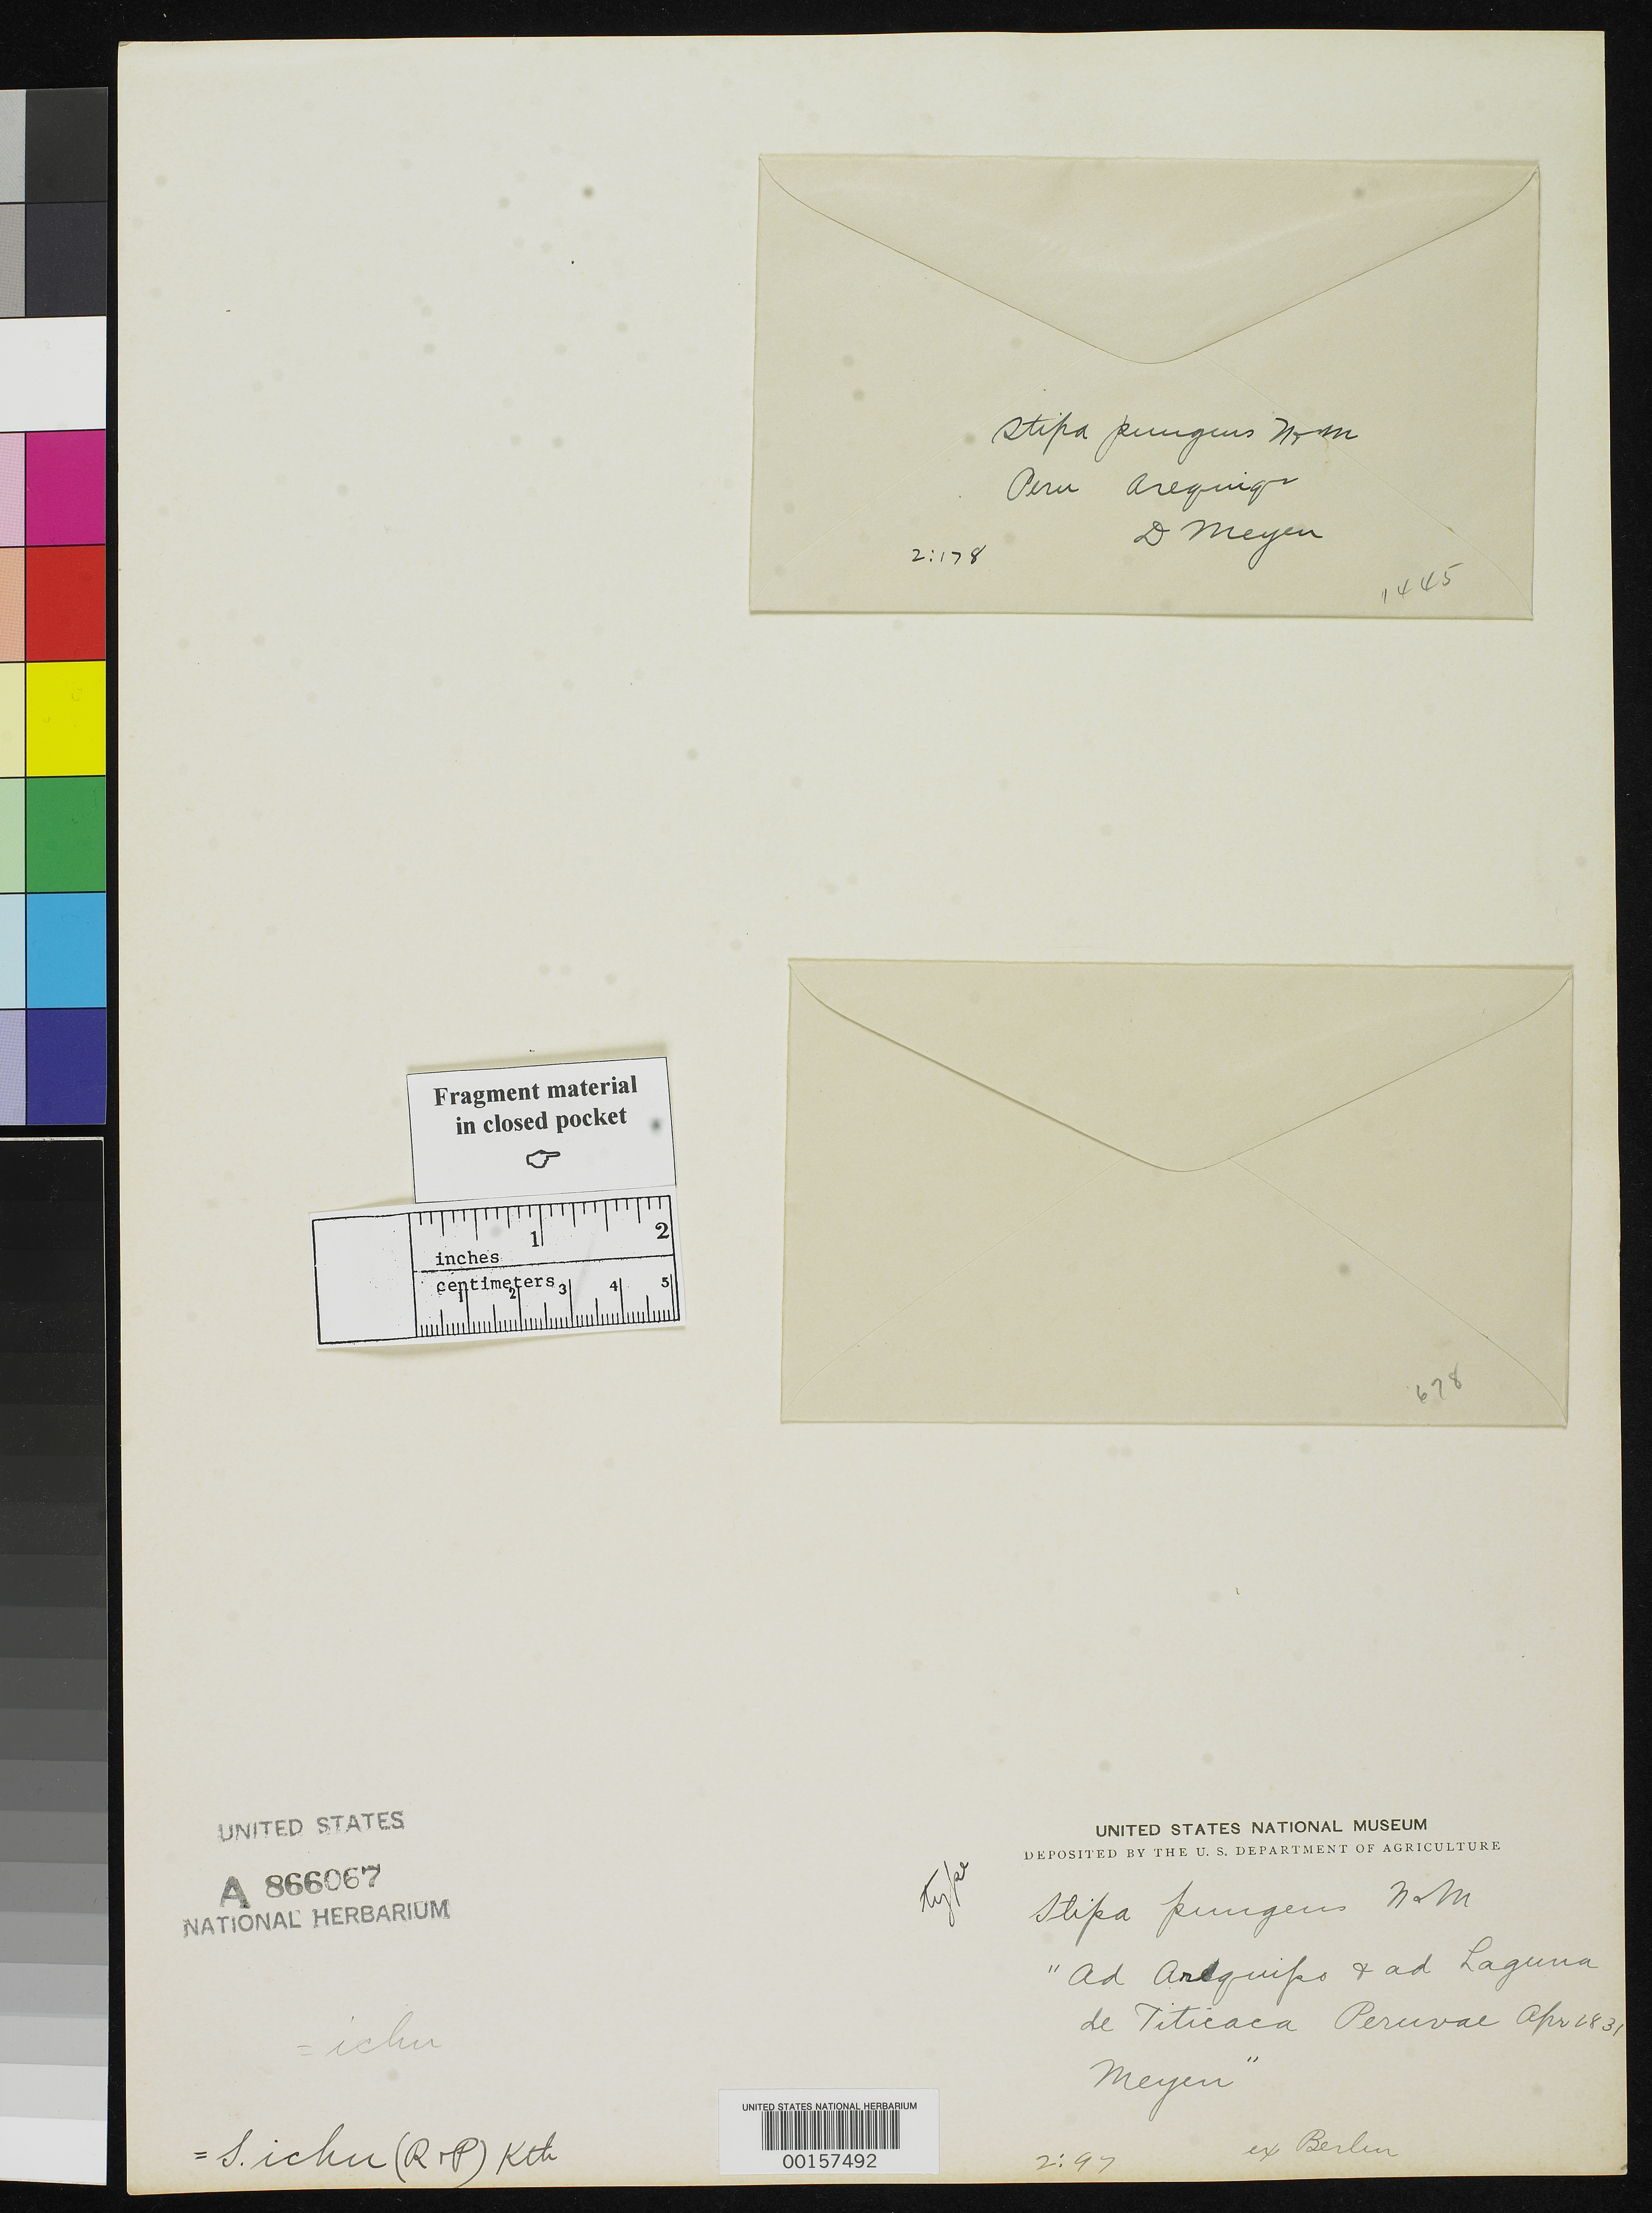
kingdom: Plantae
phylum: Tracheophyta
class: Liliopsida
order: Poales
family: Poaceae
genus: Stipa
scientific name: Stipa pungens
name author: Nees & Meyen in Nees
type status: Type Fragment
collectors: F. J. F. Meyen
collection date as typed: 1831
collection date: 1831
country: Peru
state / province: Puno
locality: Lake Titicaca.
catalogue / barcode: US 866067A